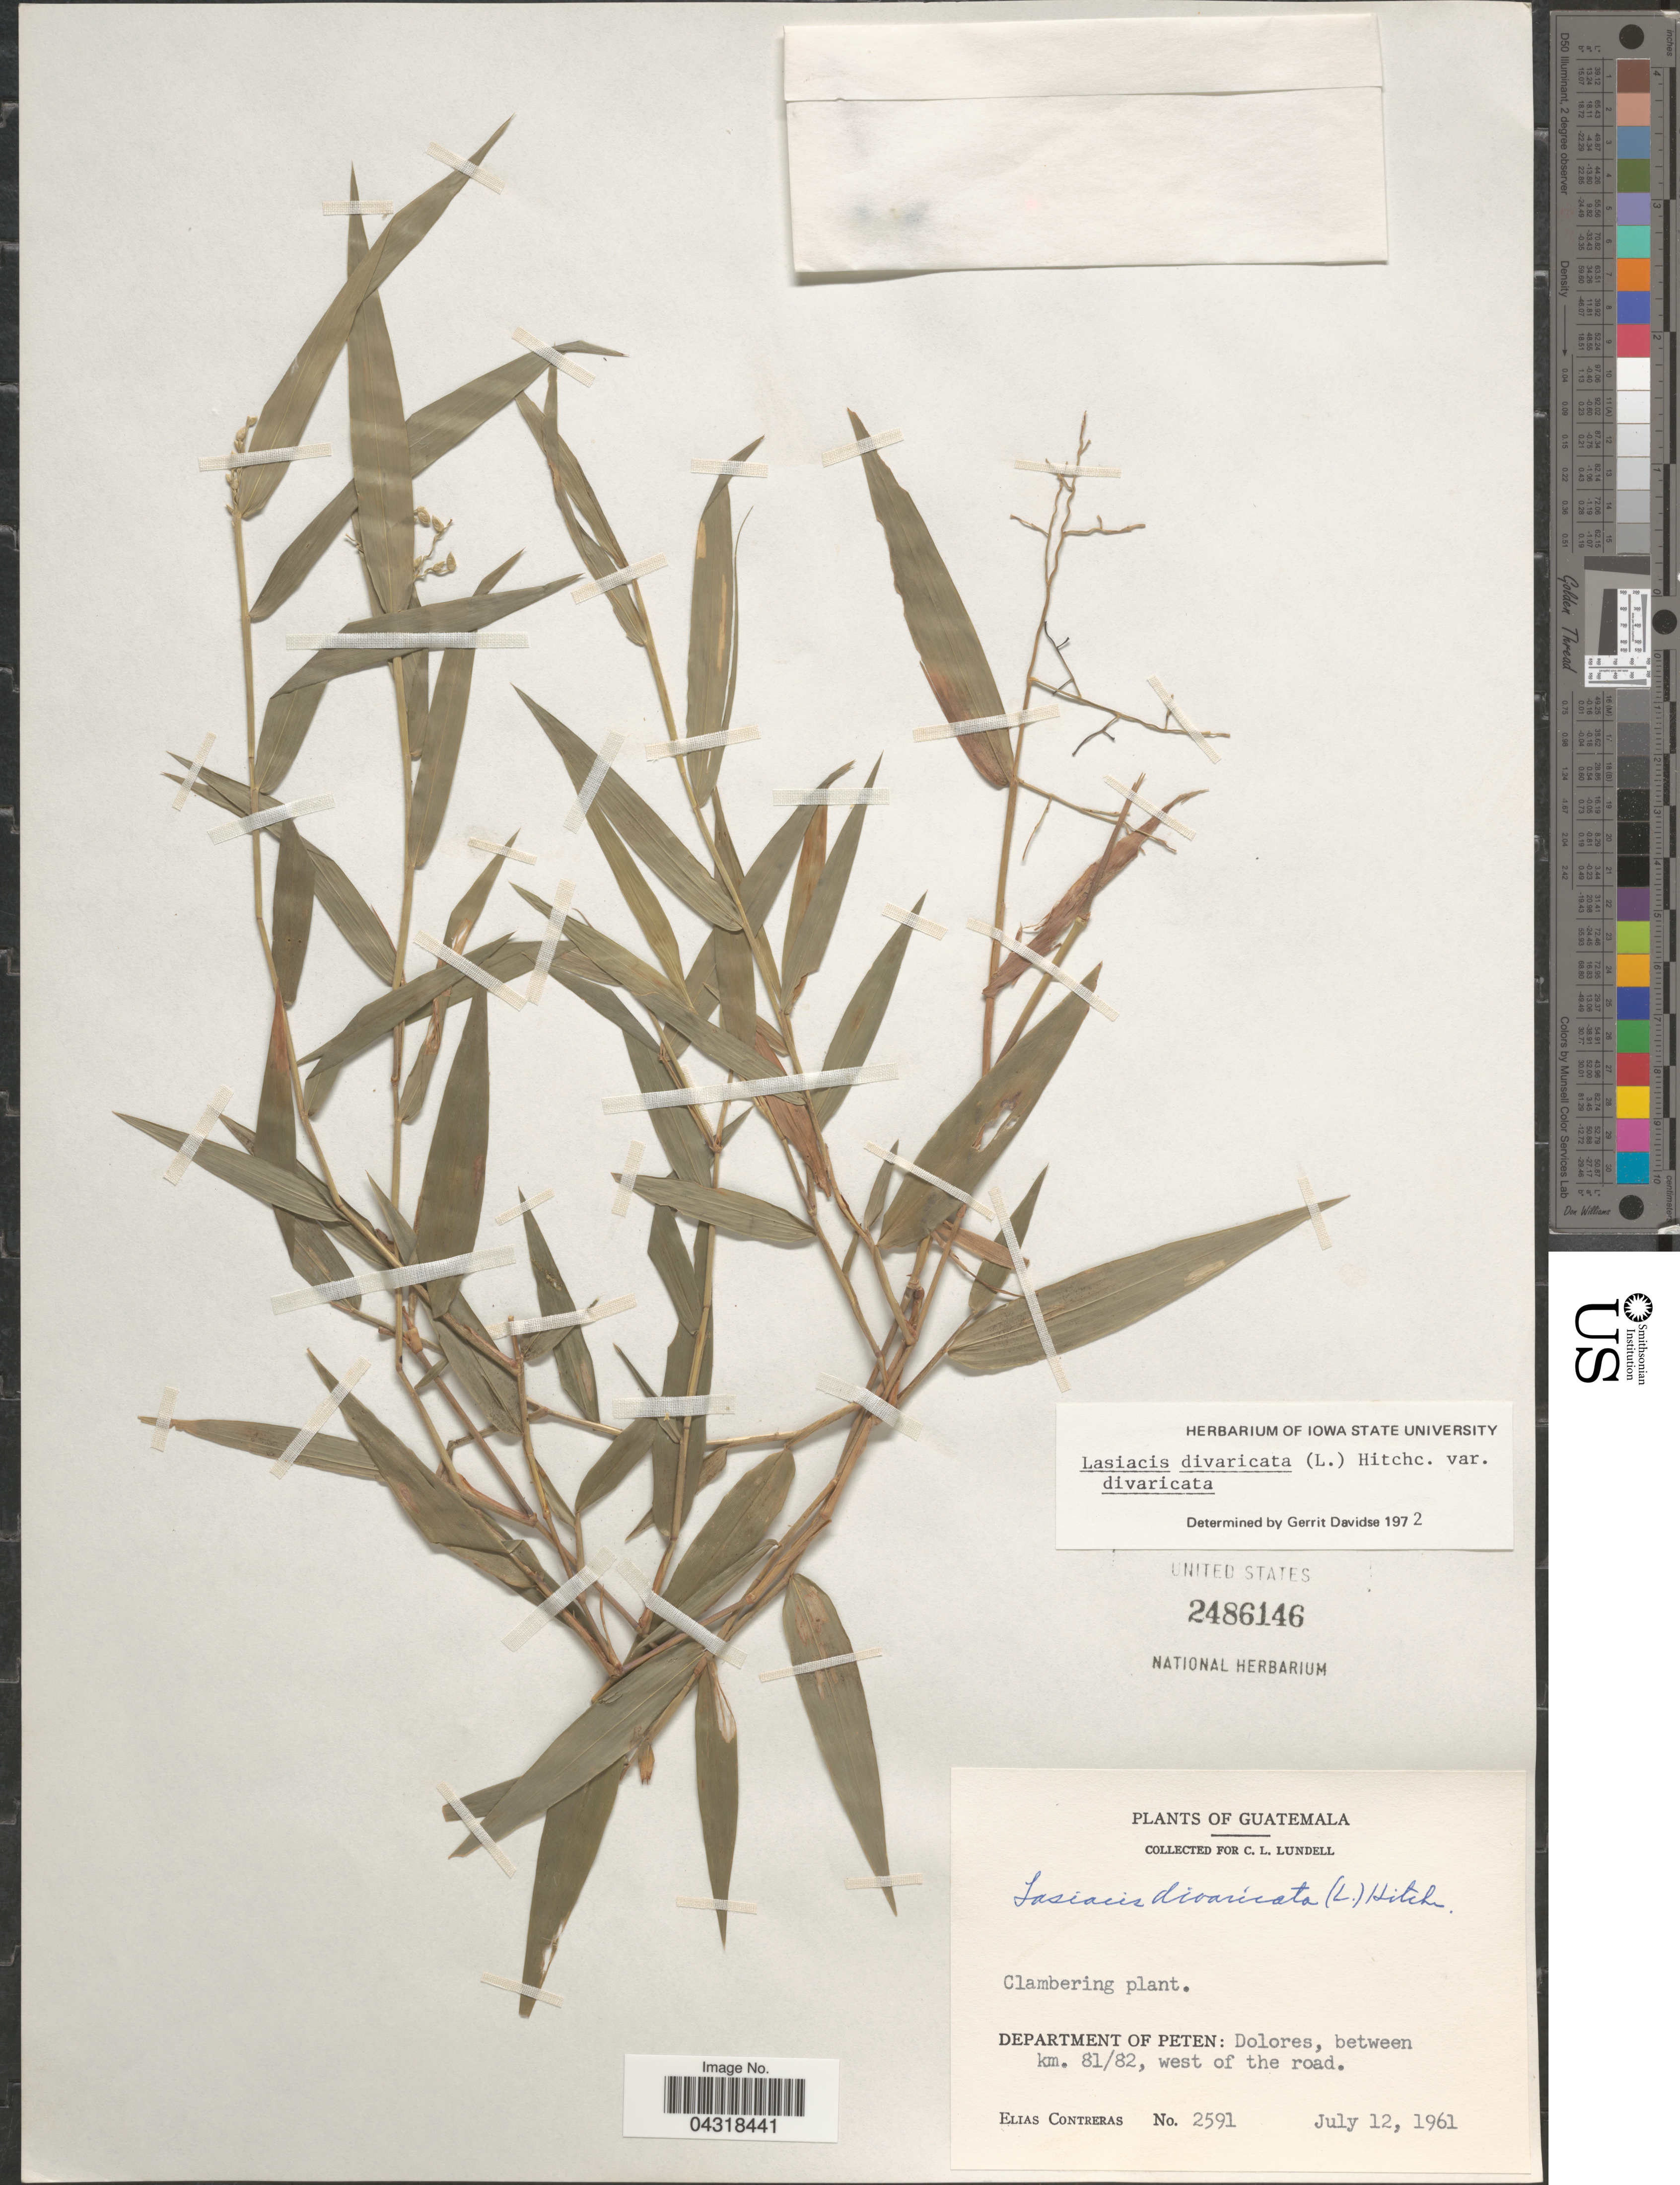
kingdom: Plantae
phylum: Tracheophyta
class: Liliopsida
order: Poales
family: Poaceae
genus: Lasiacis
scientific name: Lasiacis divaricata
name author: (L.) Hitchc.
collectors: E. Contreras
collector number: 2591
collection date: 1961-07-12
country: Guatemala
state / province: El Peten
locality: Department of Peten: Dolores, between km. 81/82, west of the road.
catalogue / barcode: US 2486146